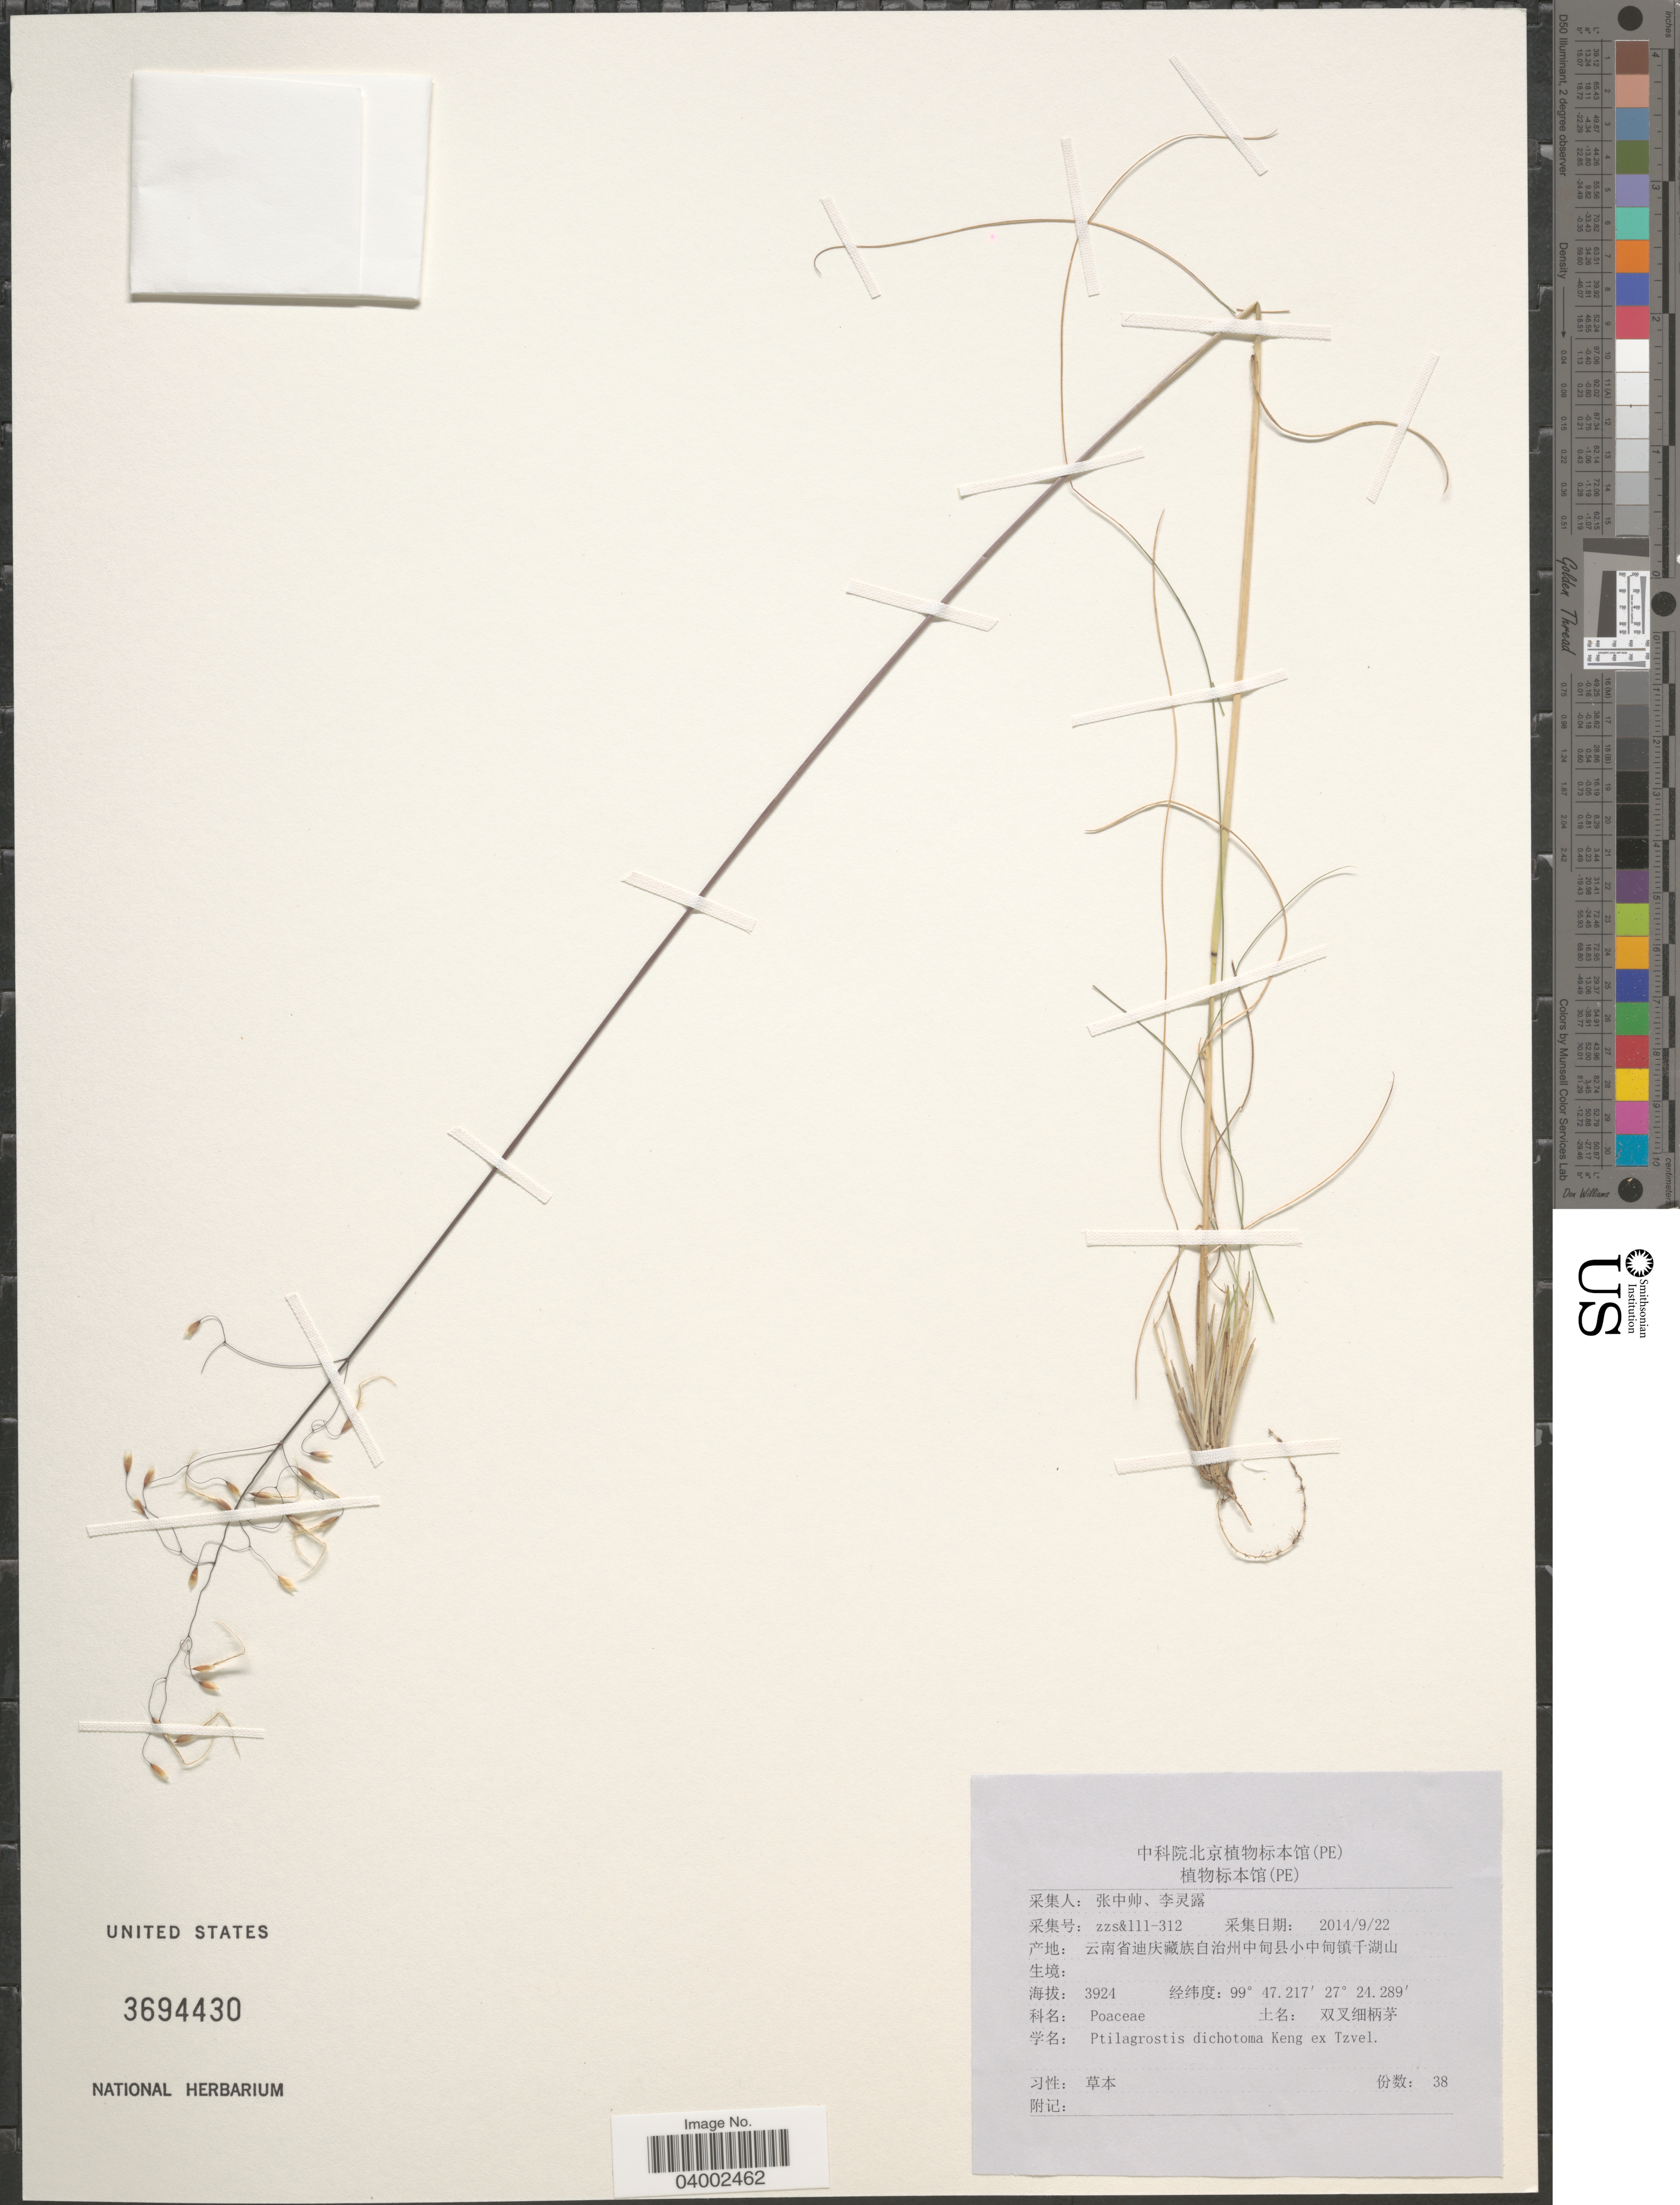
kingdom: Plantae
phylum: Tracheophyta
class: Liliopsida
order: Poales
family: Poaceae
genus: Ptilagrostis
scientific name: Ptilagrostis dichotoma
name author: Keng ex Tzvelev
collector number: zzs&111-312?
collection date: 2014-09-22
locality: X.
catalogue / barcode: US 3694430